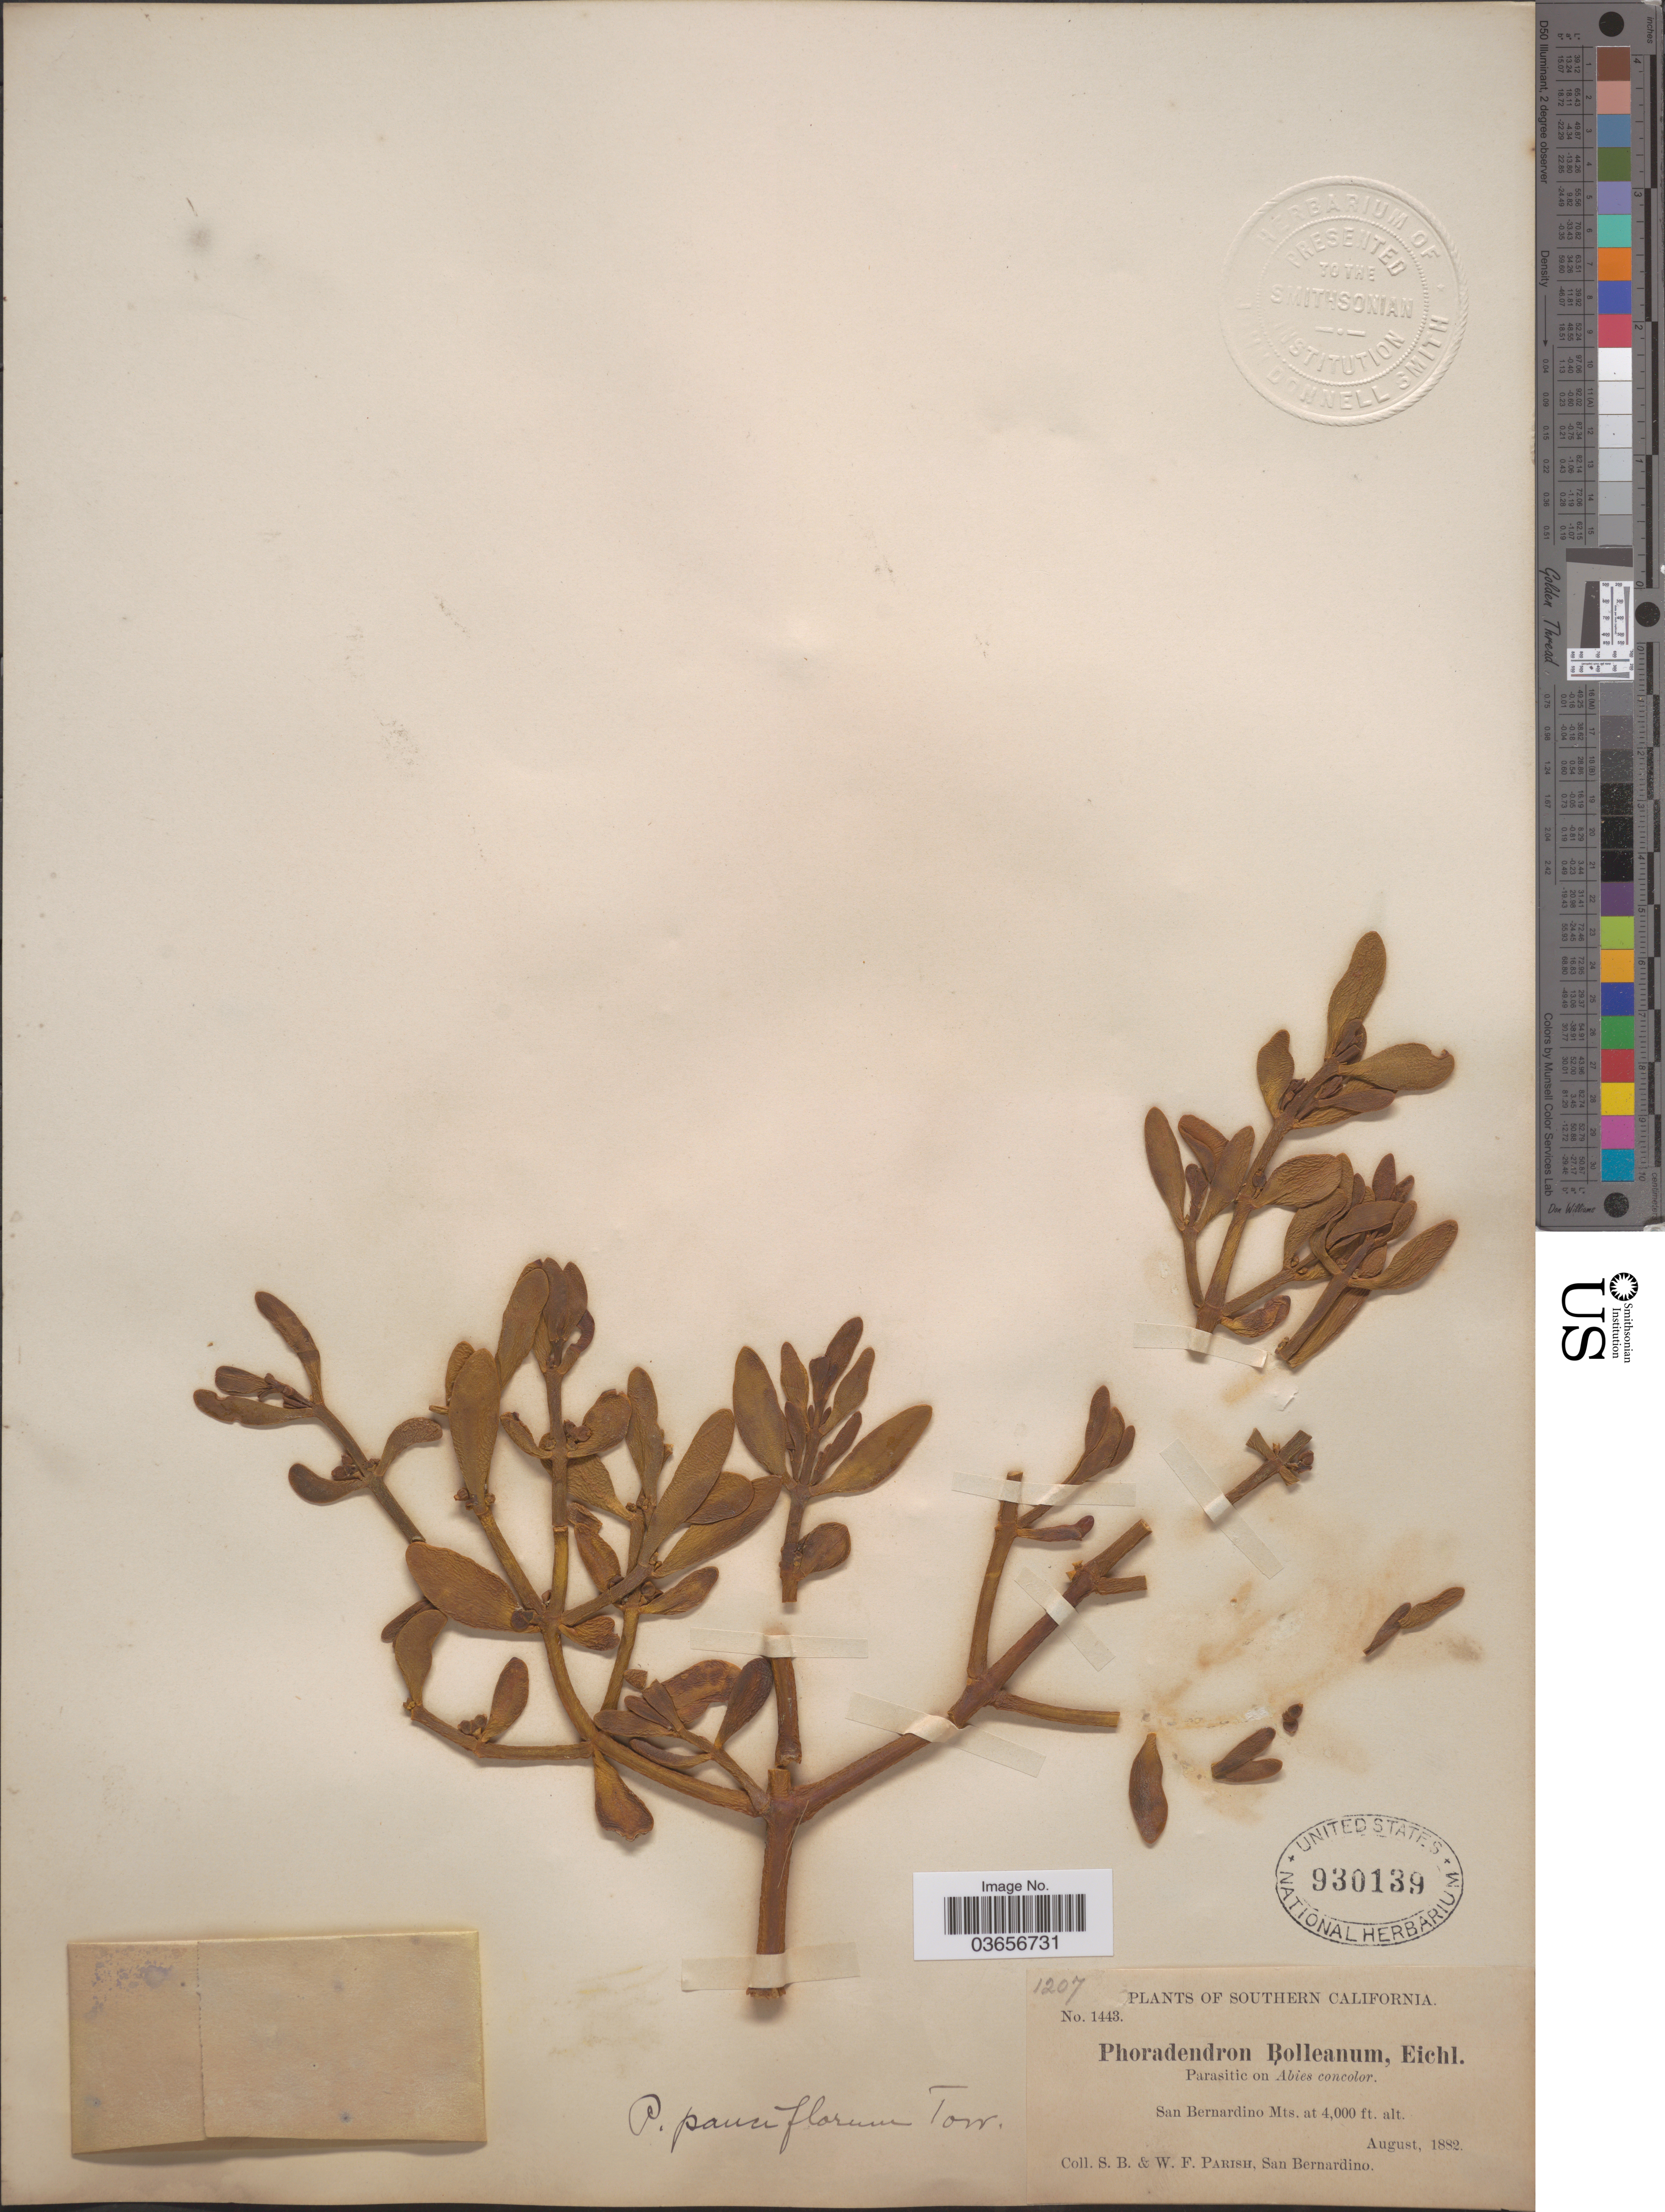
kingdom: Plantae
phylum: Tracheophyta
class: Magnoliopsida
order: Santalales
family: Viscaceae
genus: Phoradendron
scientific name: Phoradendron bolleanum var. pauciflorum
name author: (Torr.) Fosberg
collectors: S. B. Parish & W. F. Parish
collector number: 1443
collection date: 1882-08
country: United States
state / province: California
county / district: San Bernardino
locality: Southern California. San Bernardino Mts.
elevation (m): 1219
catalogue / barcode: US 930139